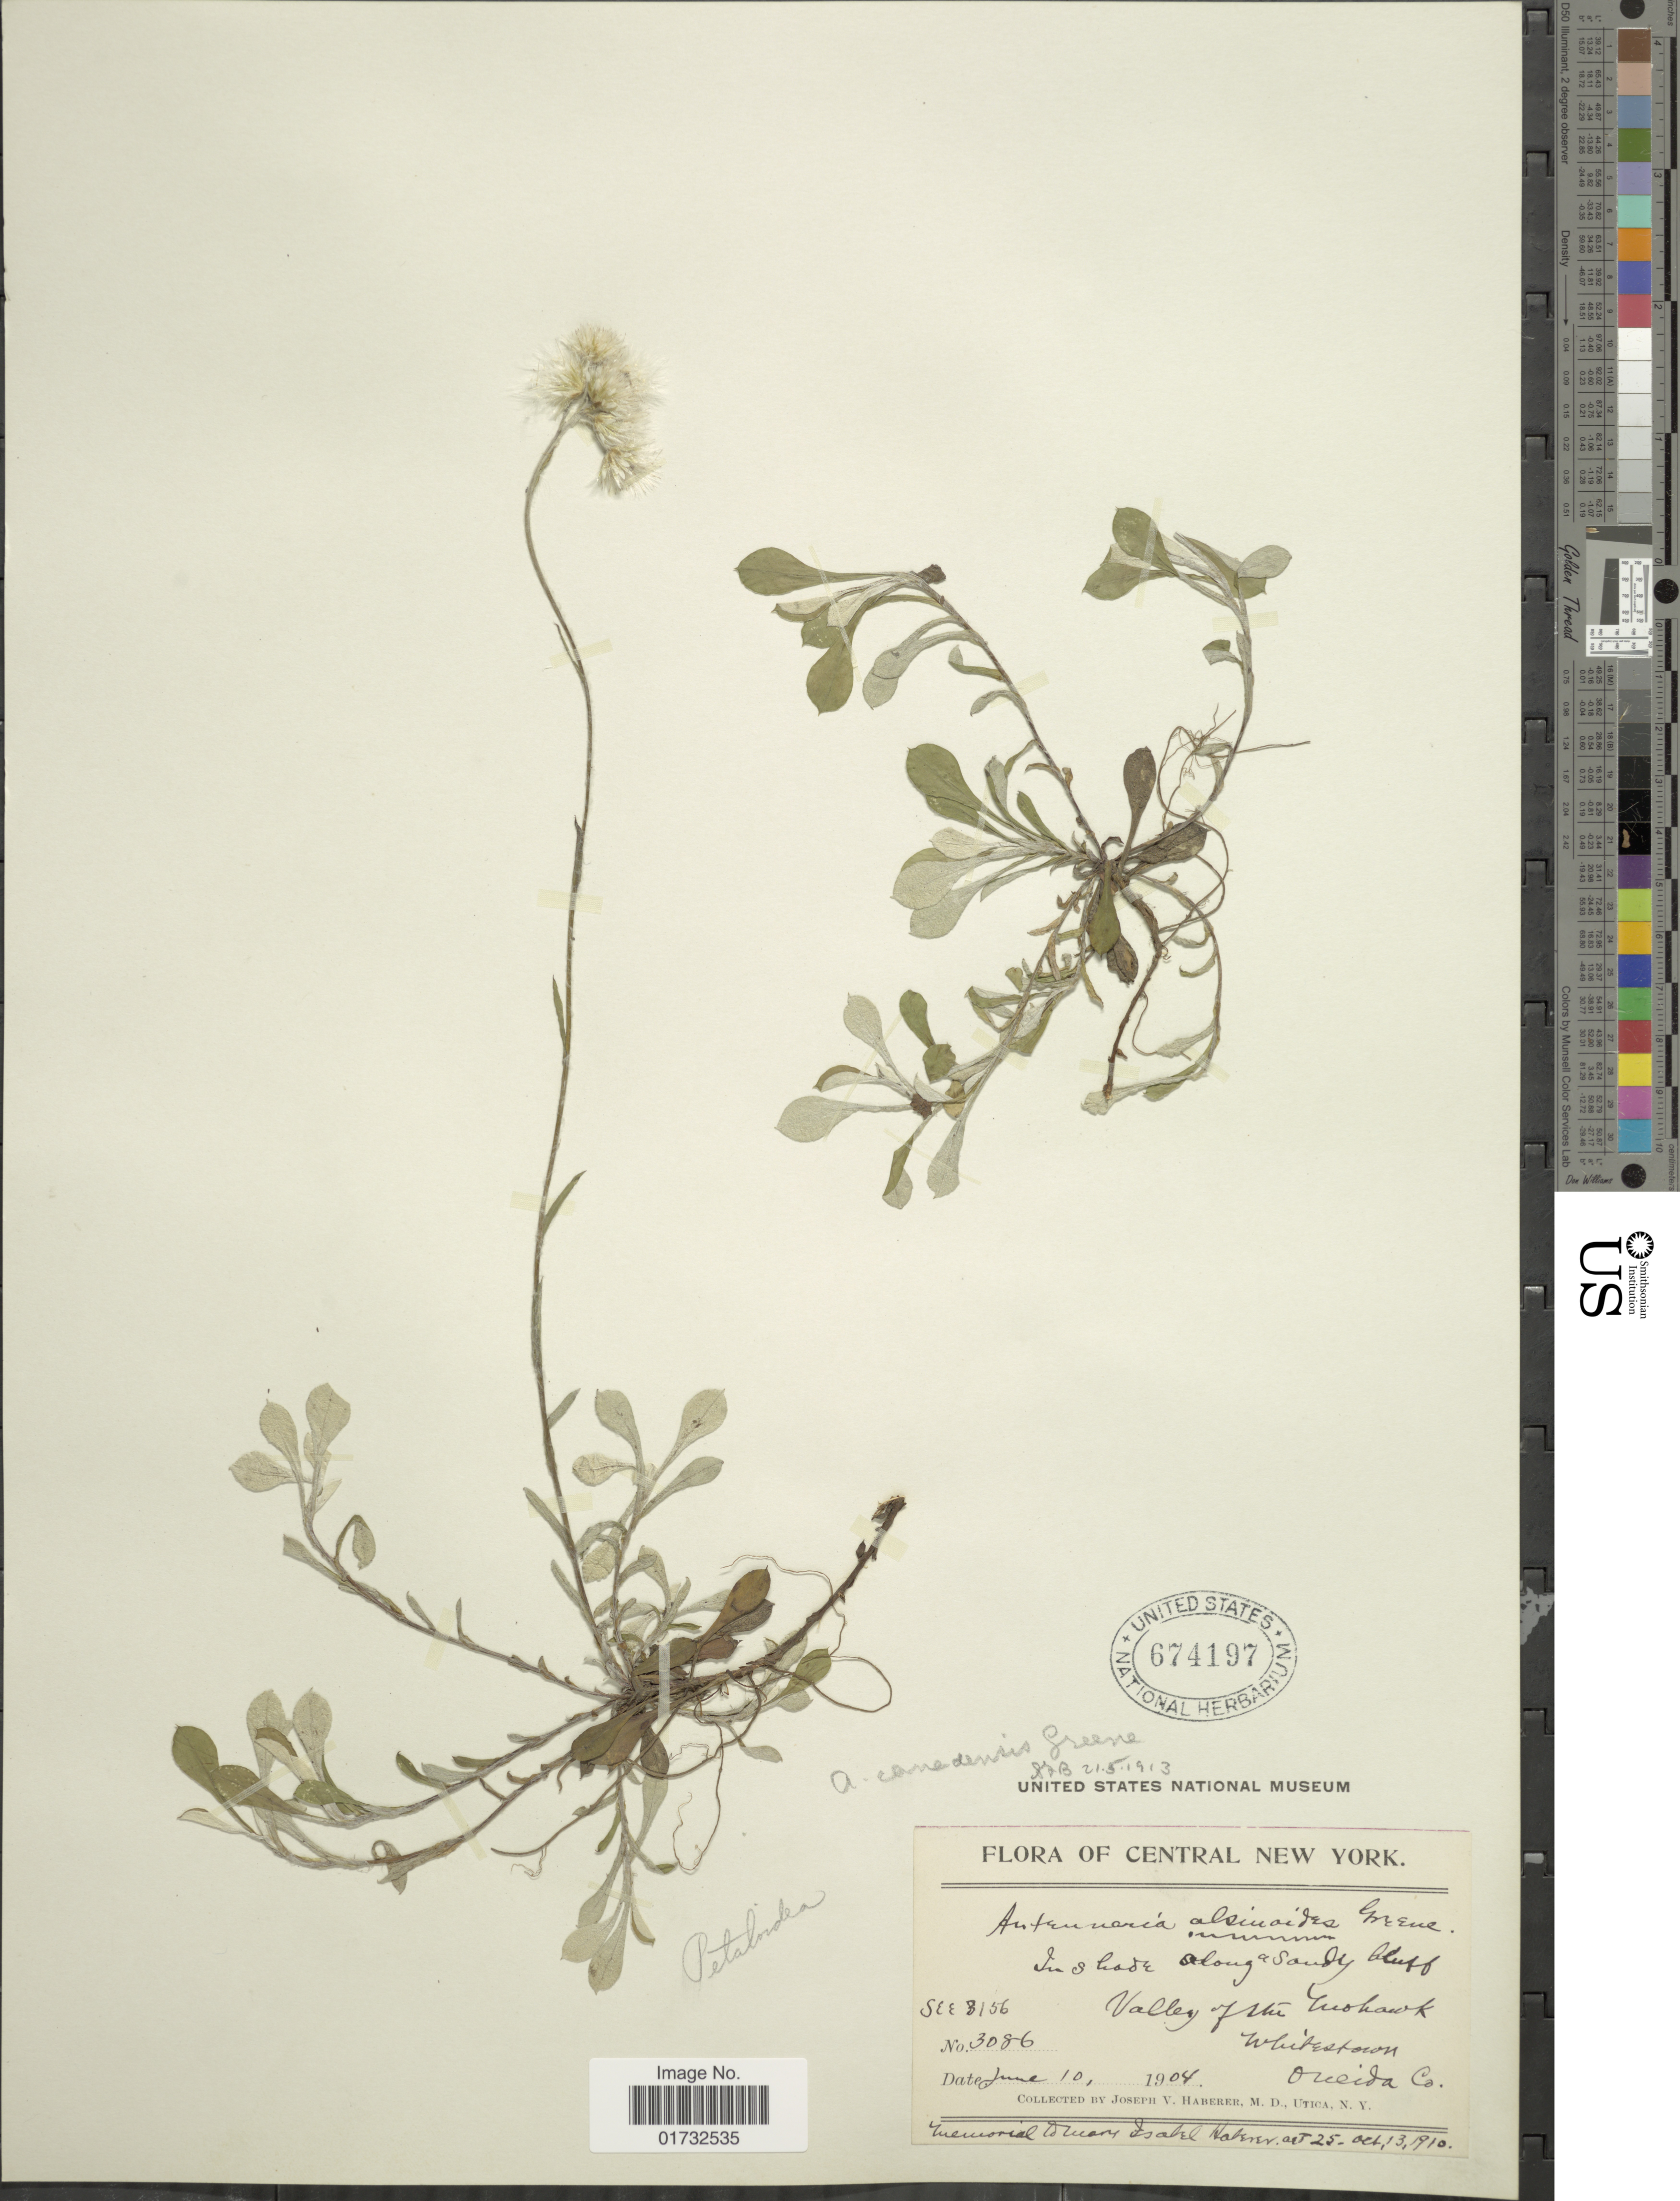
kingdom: Plantae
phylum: Tracheophyta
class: Magnoliopsida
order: Asterales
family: Asteraceae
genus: Antennaria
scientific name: Antennaria petaloidea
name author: (Fernald) Fernald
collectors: J. V. Haberer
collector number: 3086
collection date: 1904-06-10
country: United States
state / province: New York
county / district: Oneida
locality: Central New York. Valley of the Mohawk. Whitestown. Oneida Co.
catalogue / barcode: US 674197